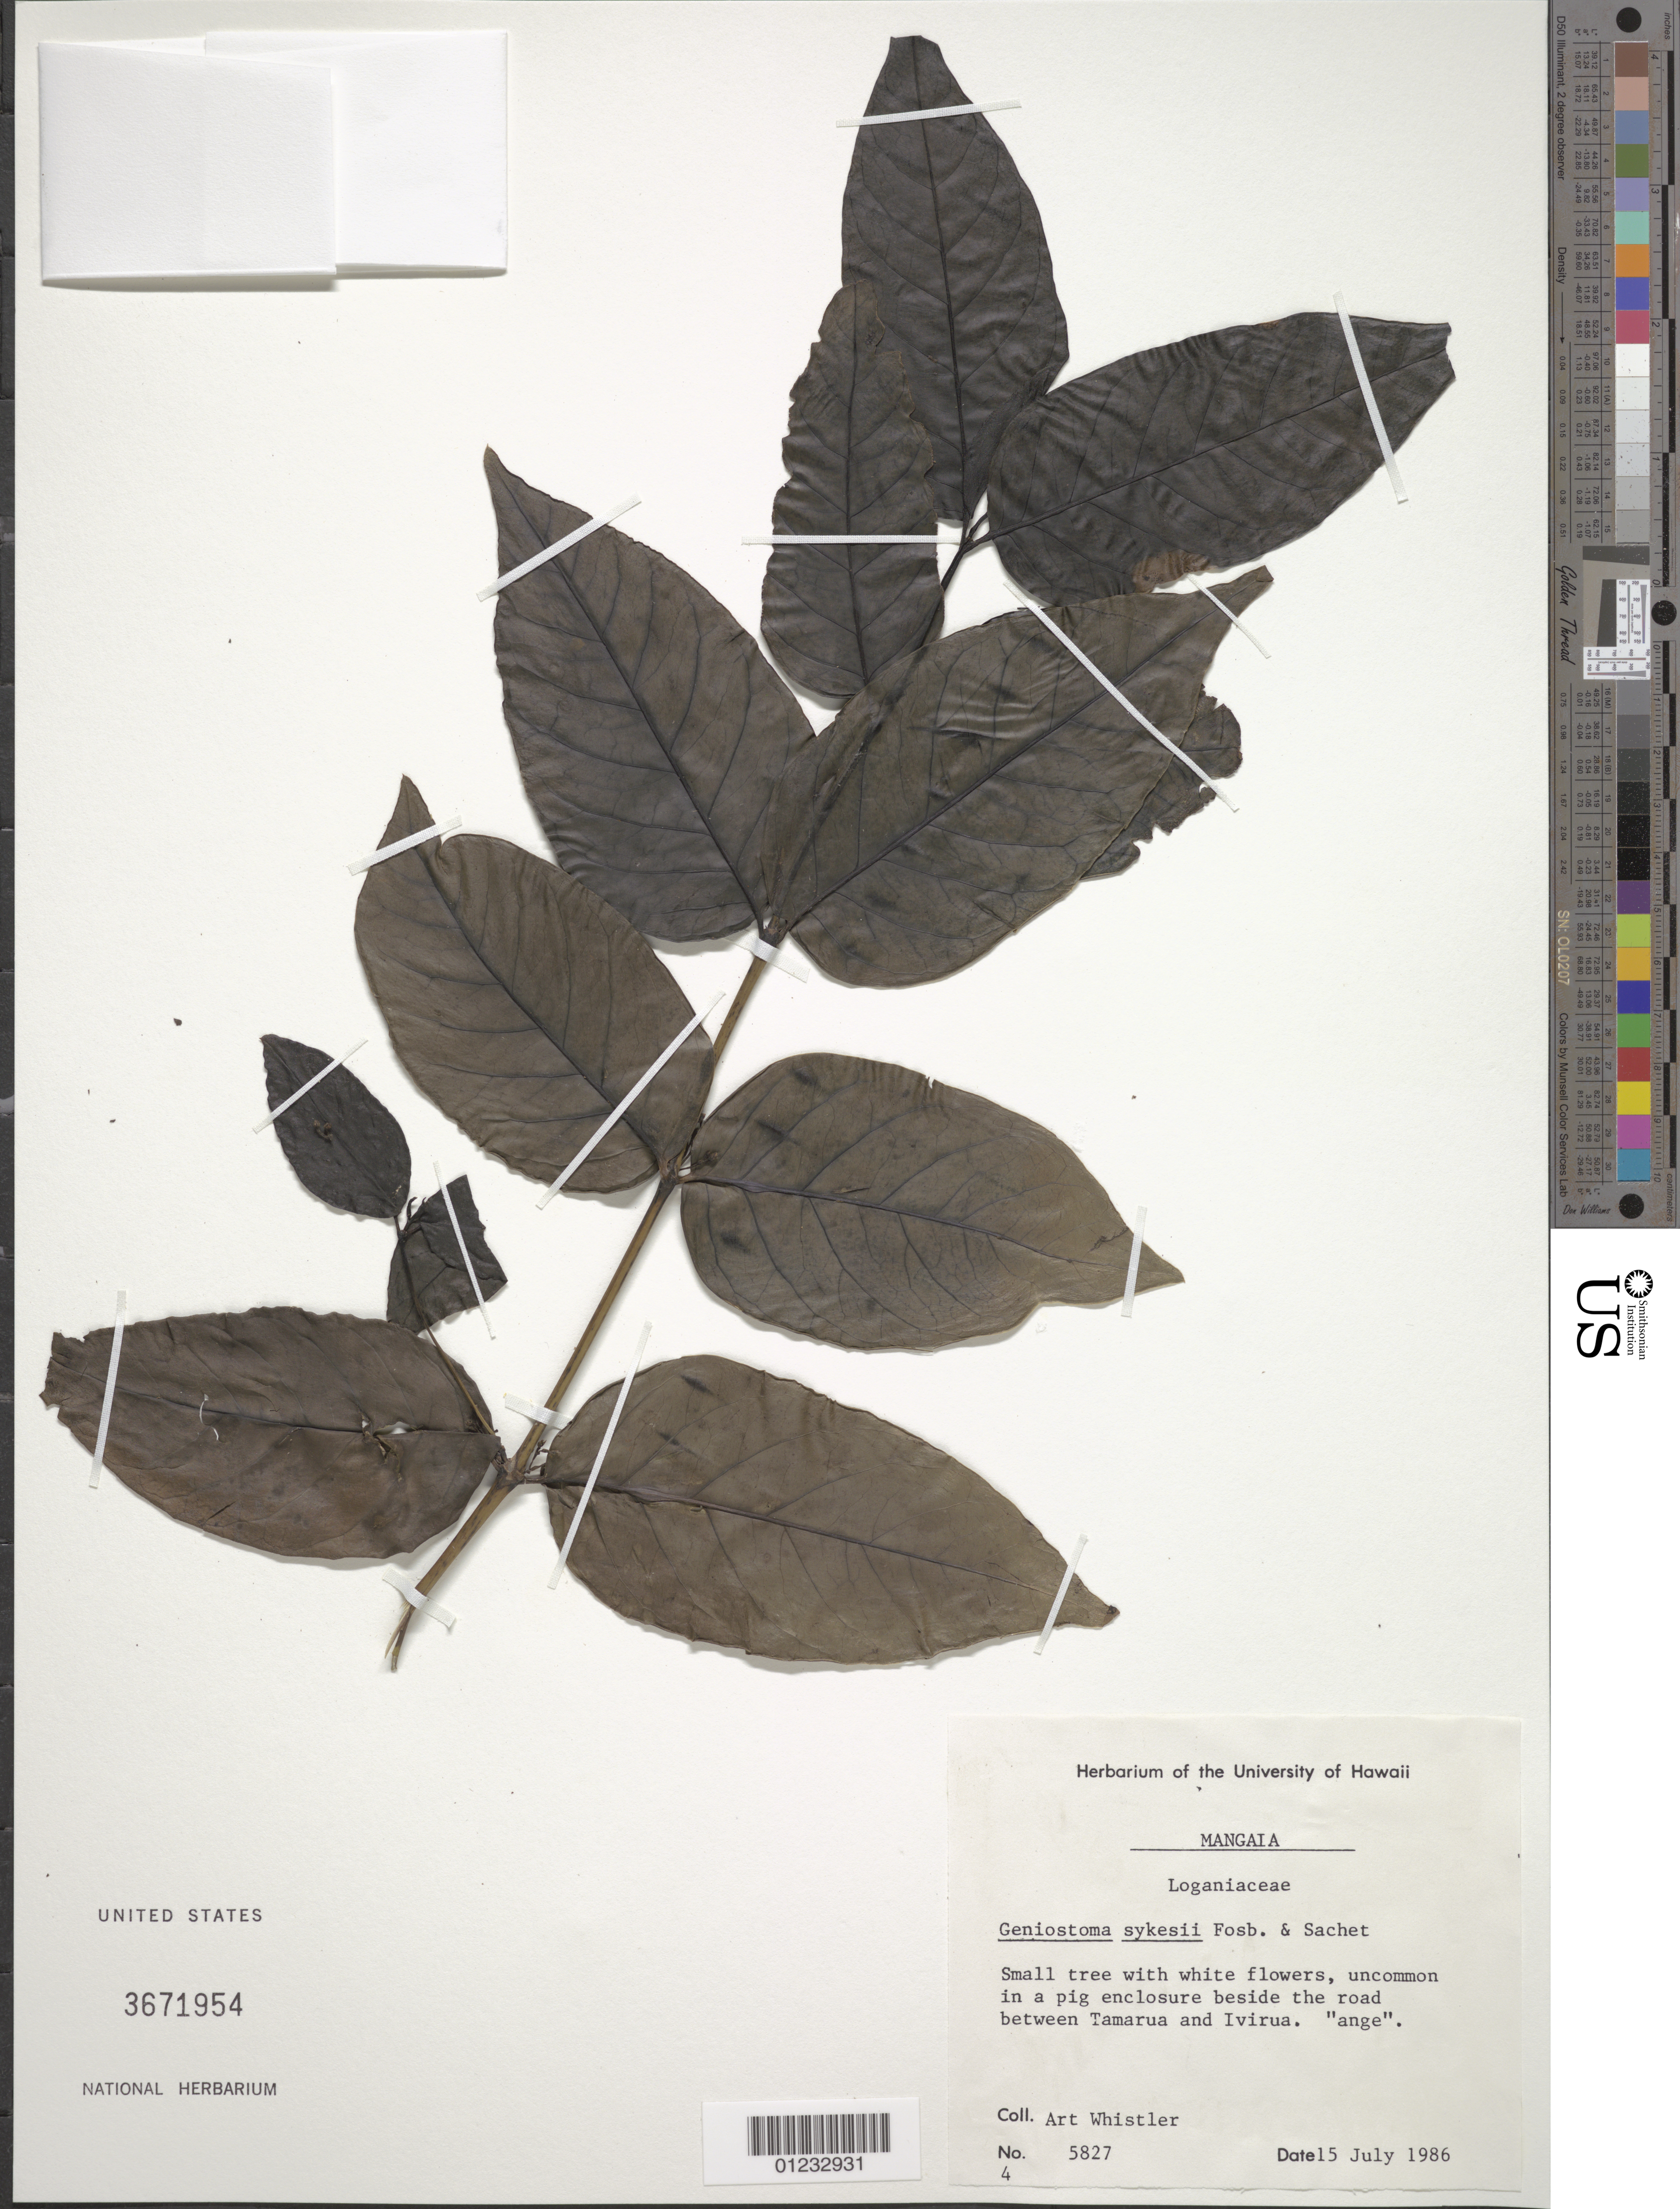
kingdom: Plantae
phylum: Tracheophyta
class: Magnoliopsida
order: Gentianales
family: Loganiaceae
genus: Geniostoma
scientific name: Geniostoma sykesii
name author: Fosberg & Sachet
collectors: A. Whistler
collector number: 5827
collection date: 1986-07-15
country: Cook Islands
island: Mangaia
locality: In a pig enclosure beside the road between Tamarua and Ivirua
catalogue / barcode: US 3671954